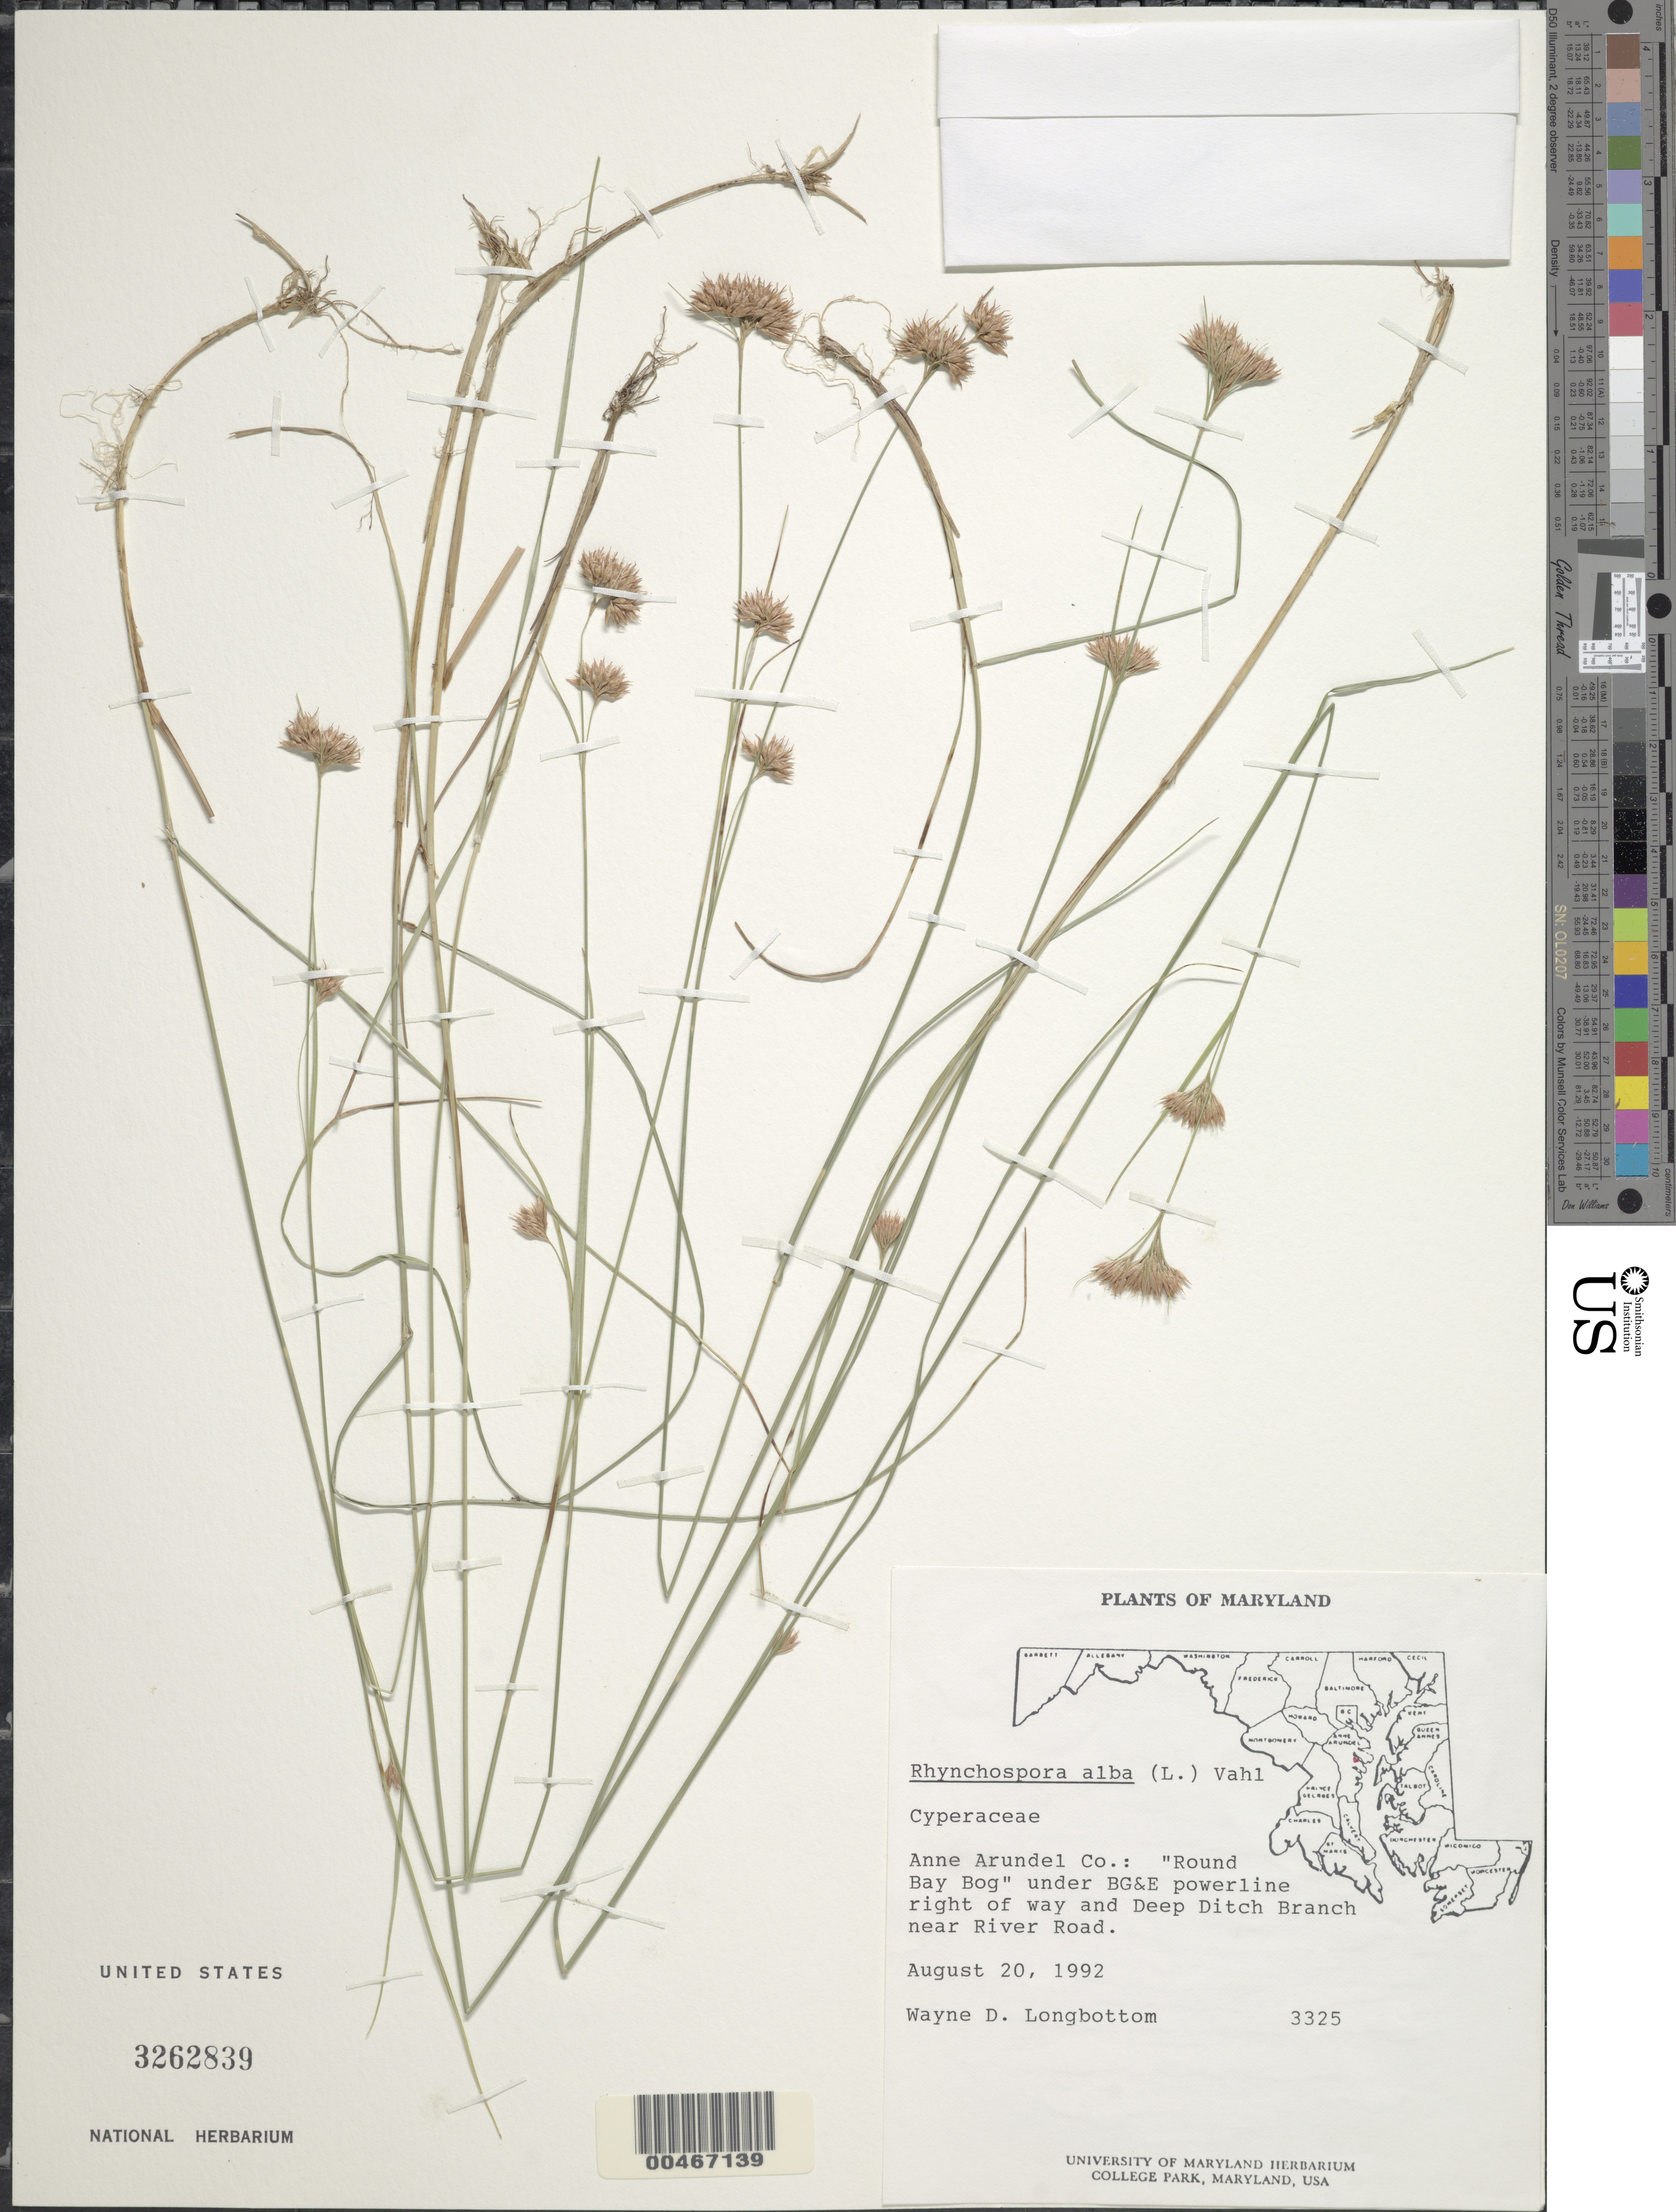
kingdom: Plantae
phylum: Tracheophyta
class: Liliopsida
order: Poales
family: Cyperaceae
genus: Rhynchospora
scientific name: Rhynchospora alba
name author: (L.) Vahl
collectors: W. D. Longbottom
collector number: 3325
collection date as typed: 20 Aug 1992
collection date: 1992-08-20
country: United States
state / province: Maryland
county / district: Anne Arundel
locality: Round Bay Bog, under BG&E powerline and Deep Ditch Branch near River Road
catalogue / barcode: US 3262839